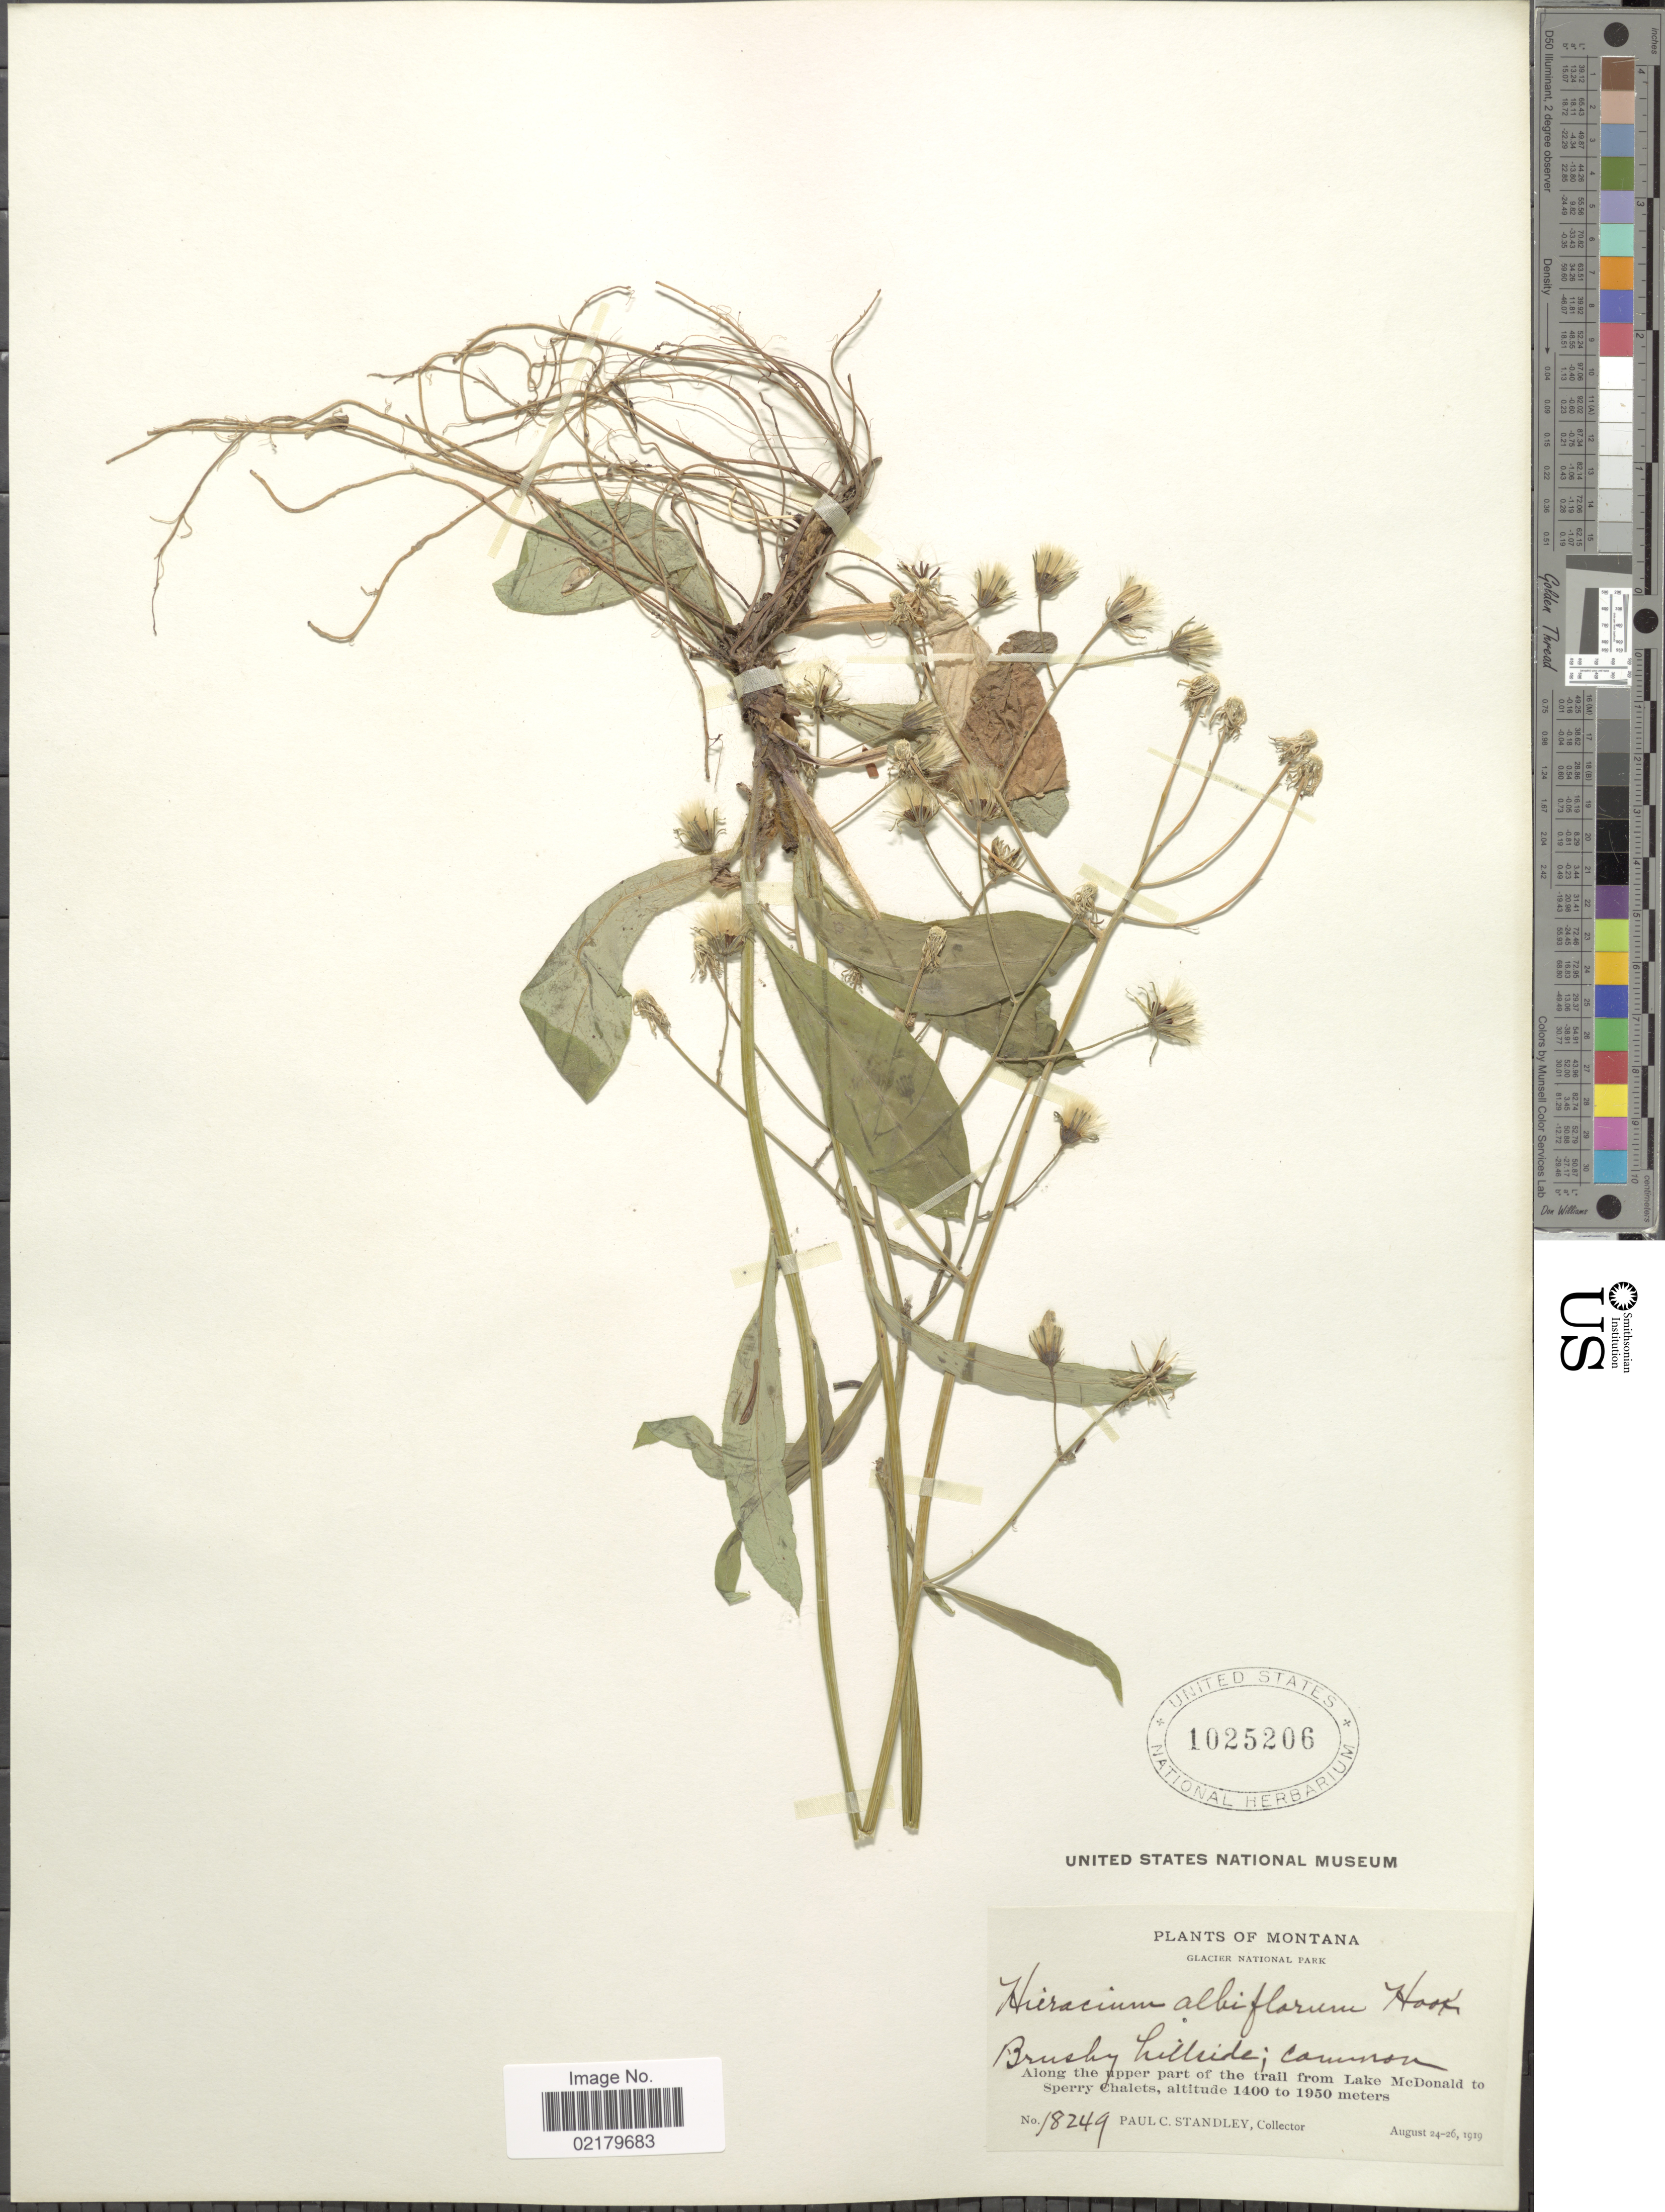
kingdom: Plantae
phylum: Tracheophyta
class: Magnoliopsida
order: Asterales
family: Asteraceae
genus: Hieracium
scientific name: Hieracium albiflorum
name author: Hook.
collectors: P. C. Standley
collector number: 18249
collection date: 1919-08-24/1919-08-26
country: United States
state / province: Montana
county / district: Flathead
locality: Glacier National Park, Brushy hillside; common, Along the upper part of the trail from Lake McDonald to Sperry Chalets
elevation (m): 1400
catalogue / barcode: US 1025206